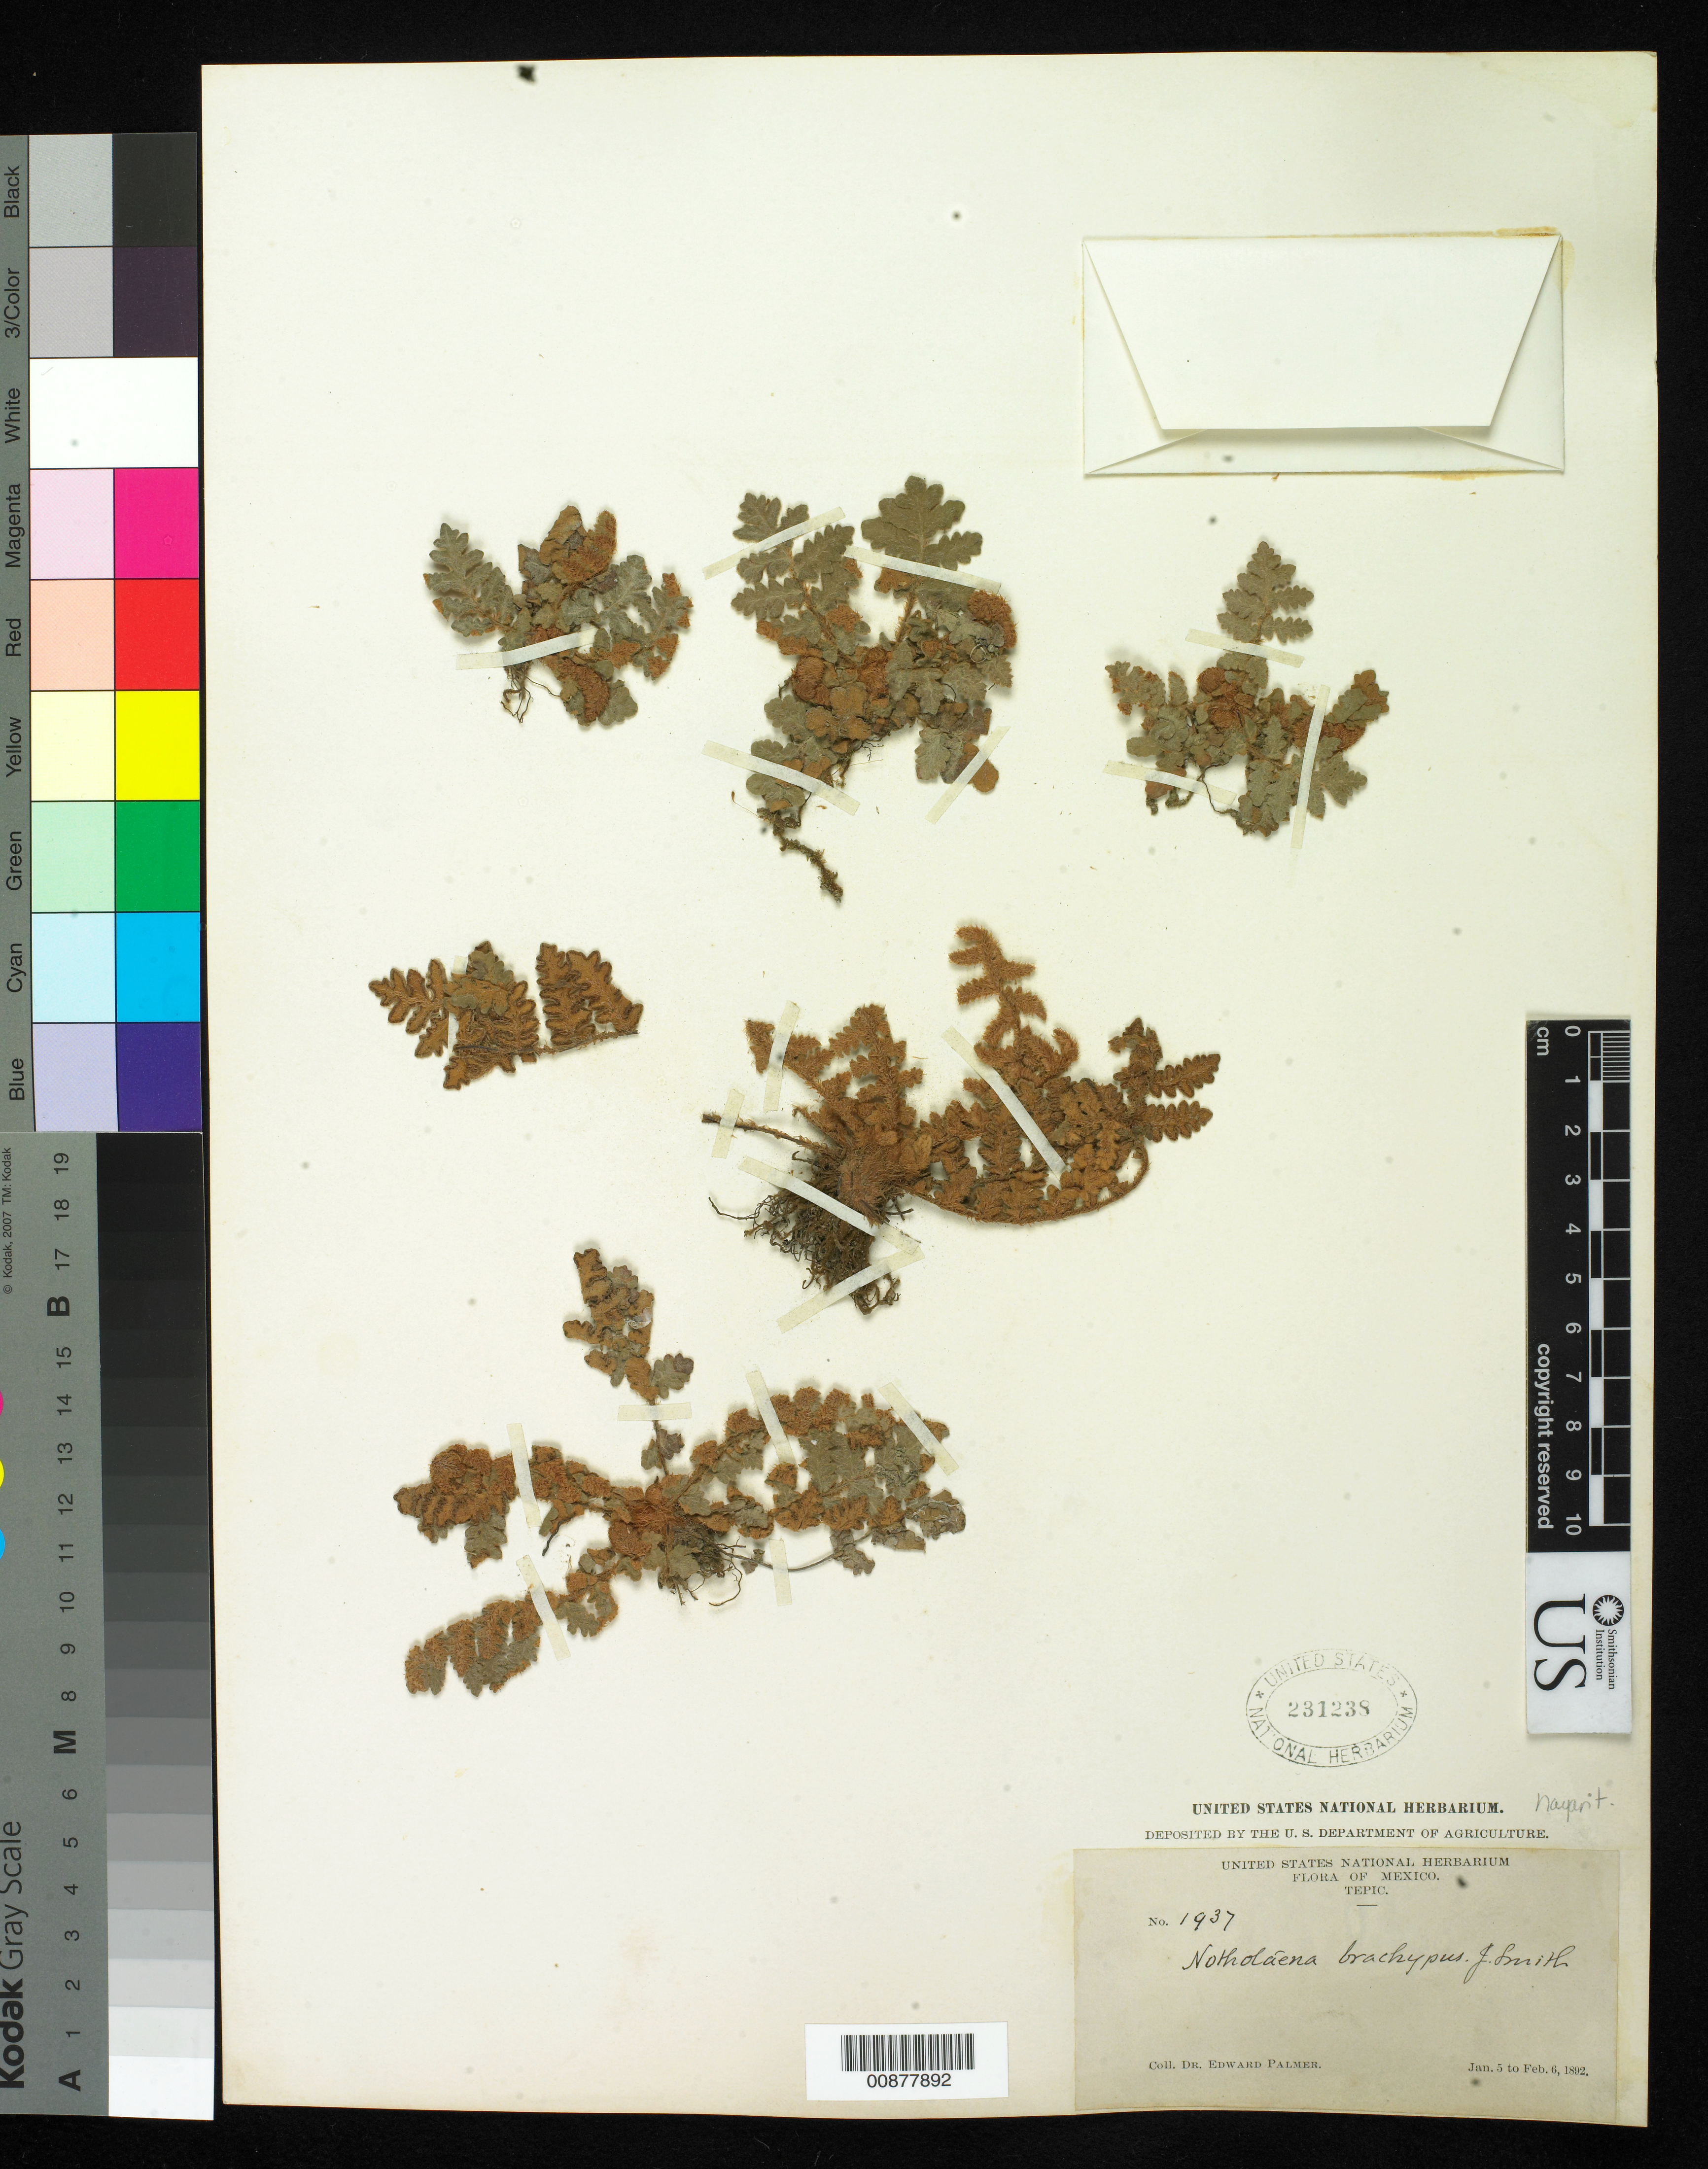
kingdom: Plantae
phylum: Tracheophyta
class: Polypodiopsida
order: Polypodiales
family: Pteridaceae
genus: Notholaena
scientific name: Notholaena brachypus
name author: (Kunze) J. Sm.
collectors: E. Palmer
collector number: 1937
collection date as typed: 05 Jan 1892 to 06 Feb 1892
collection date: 1892-01-05/1892-02-06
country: Mexico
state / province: Nayarit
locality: Tepic, Nayarit.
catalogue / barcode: US 231238